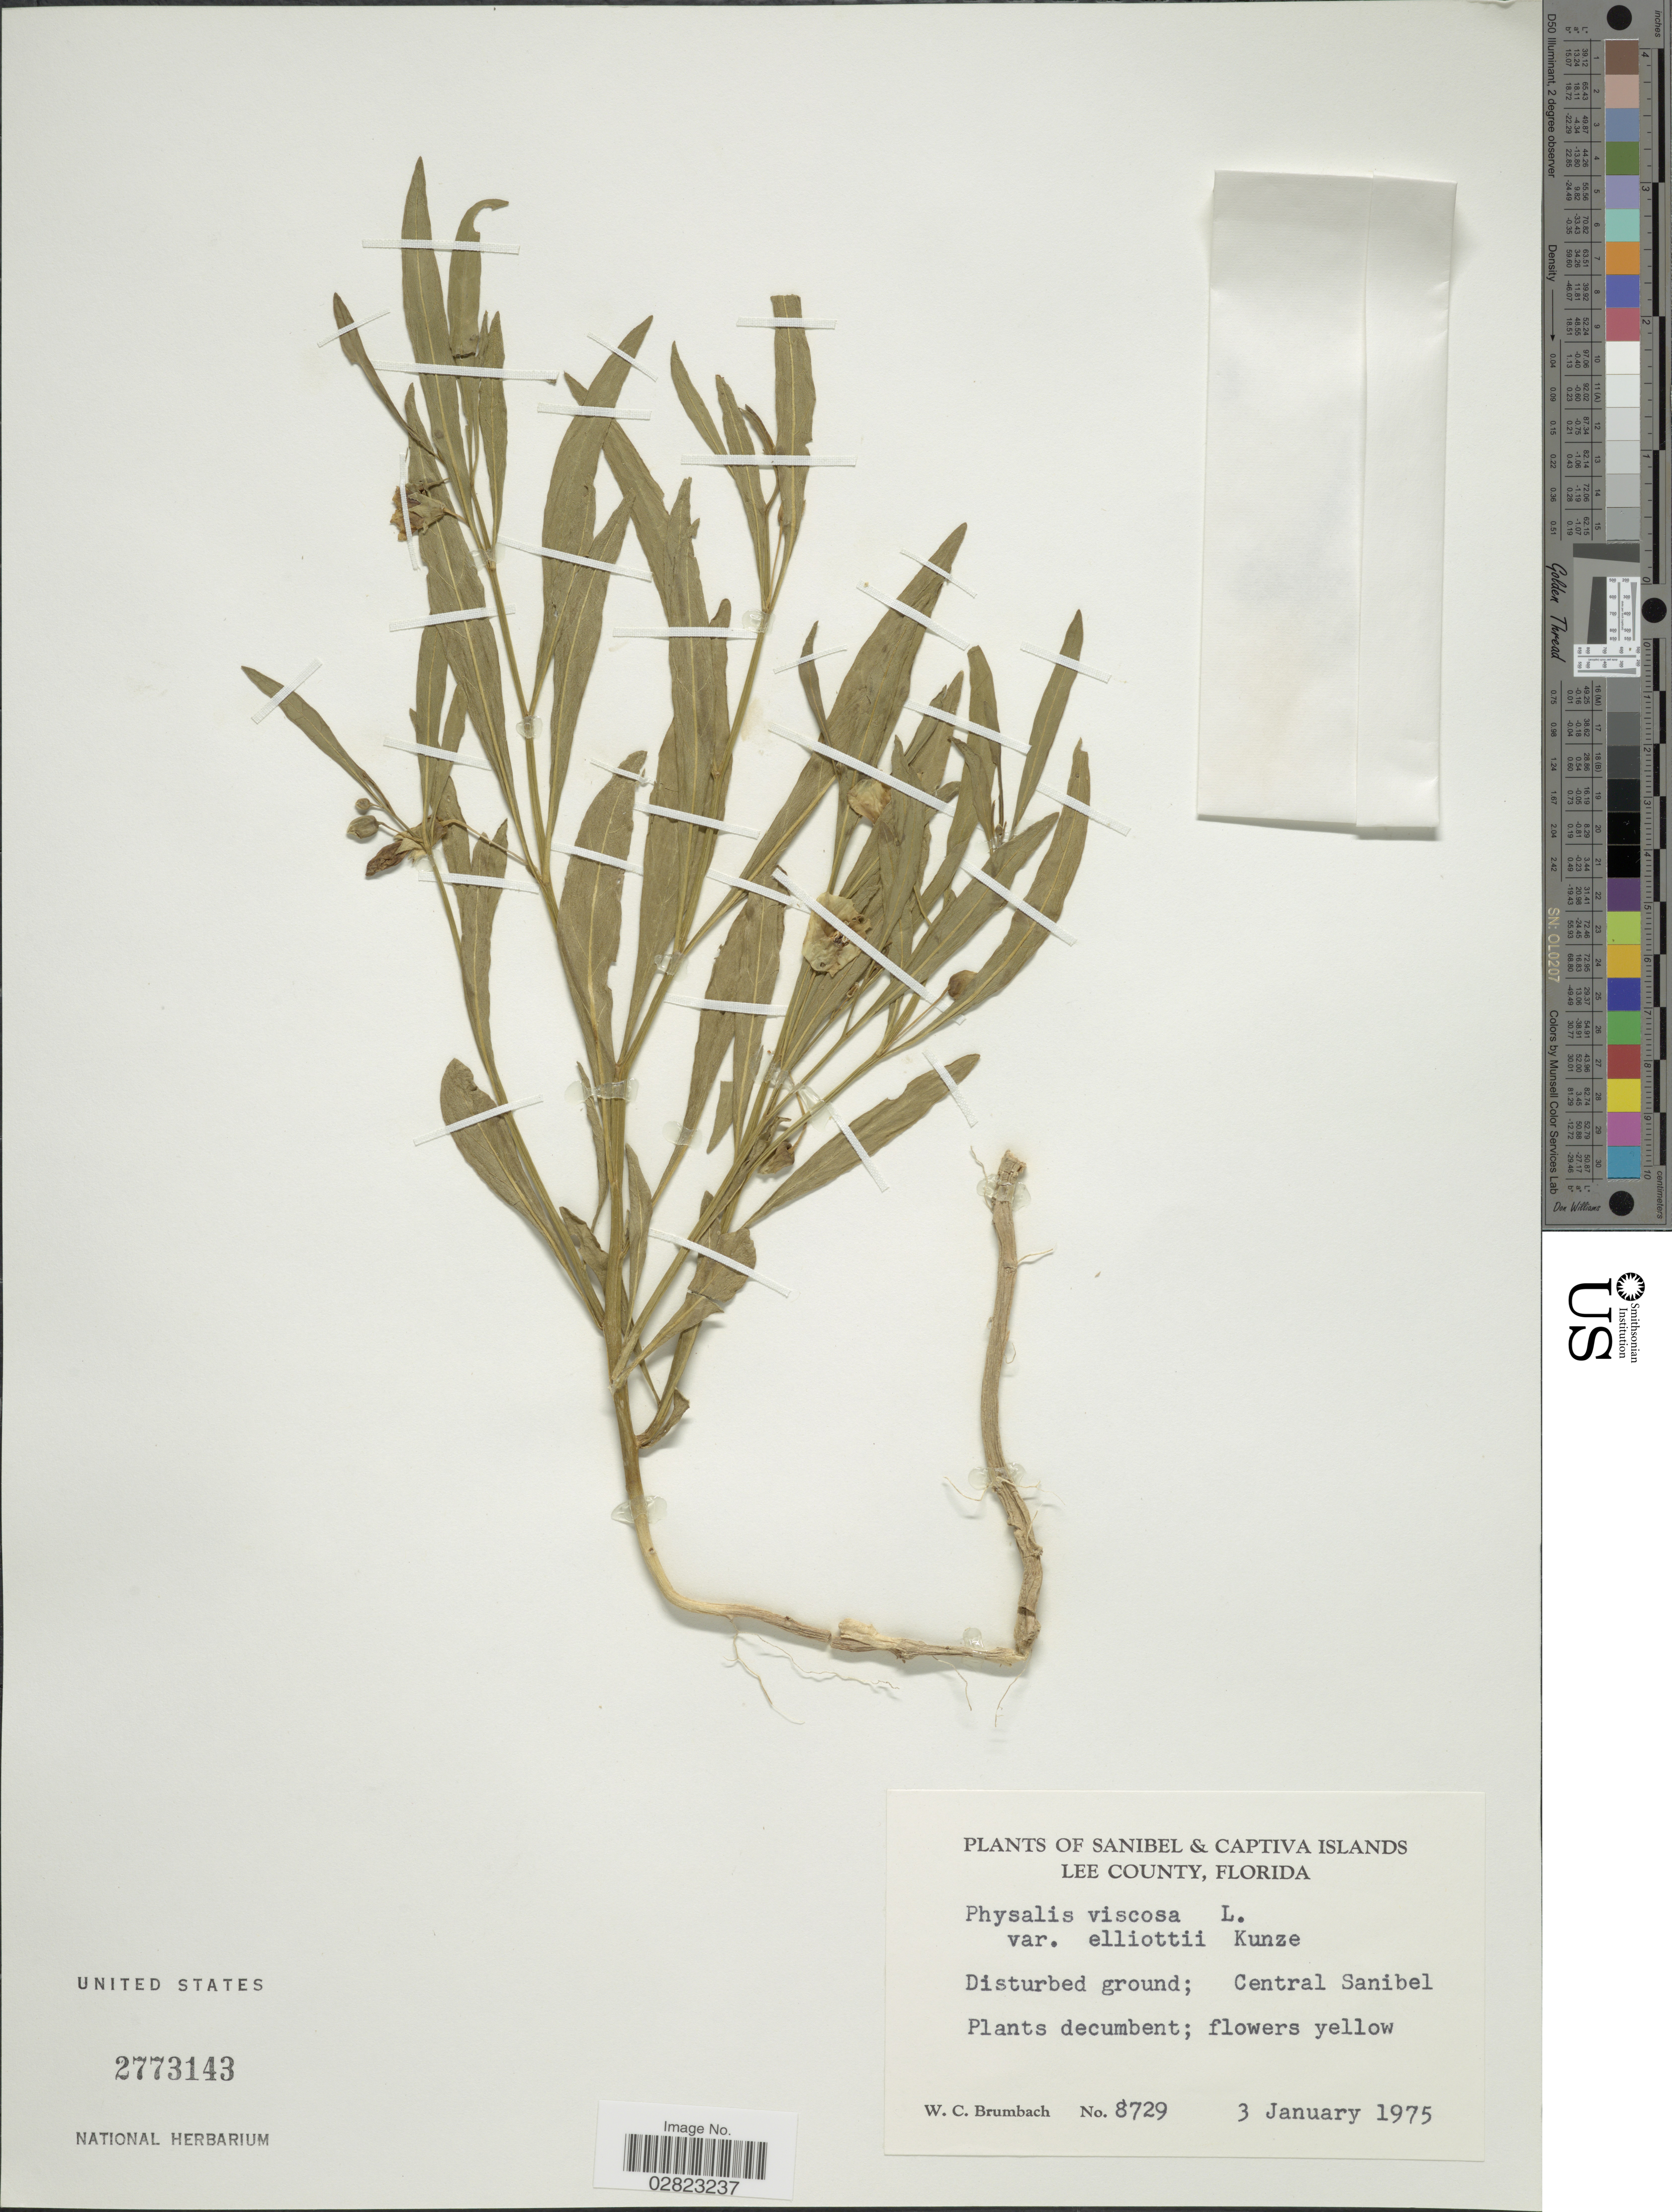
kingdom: Plantae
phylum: Tracheophyta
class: Magnoliopsida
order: Solanales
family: Solanaceae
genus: Physalis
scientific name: Physalis elliottii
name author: Kunze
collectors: W. C. Brumbach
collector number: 8729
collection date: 1975-01-03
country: United States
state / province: Florida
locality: Sanibel. Central Sanibel.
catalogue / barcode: US 2773143